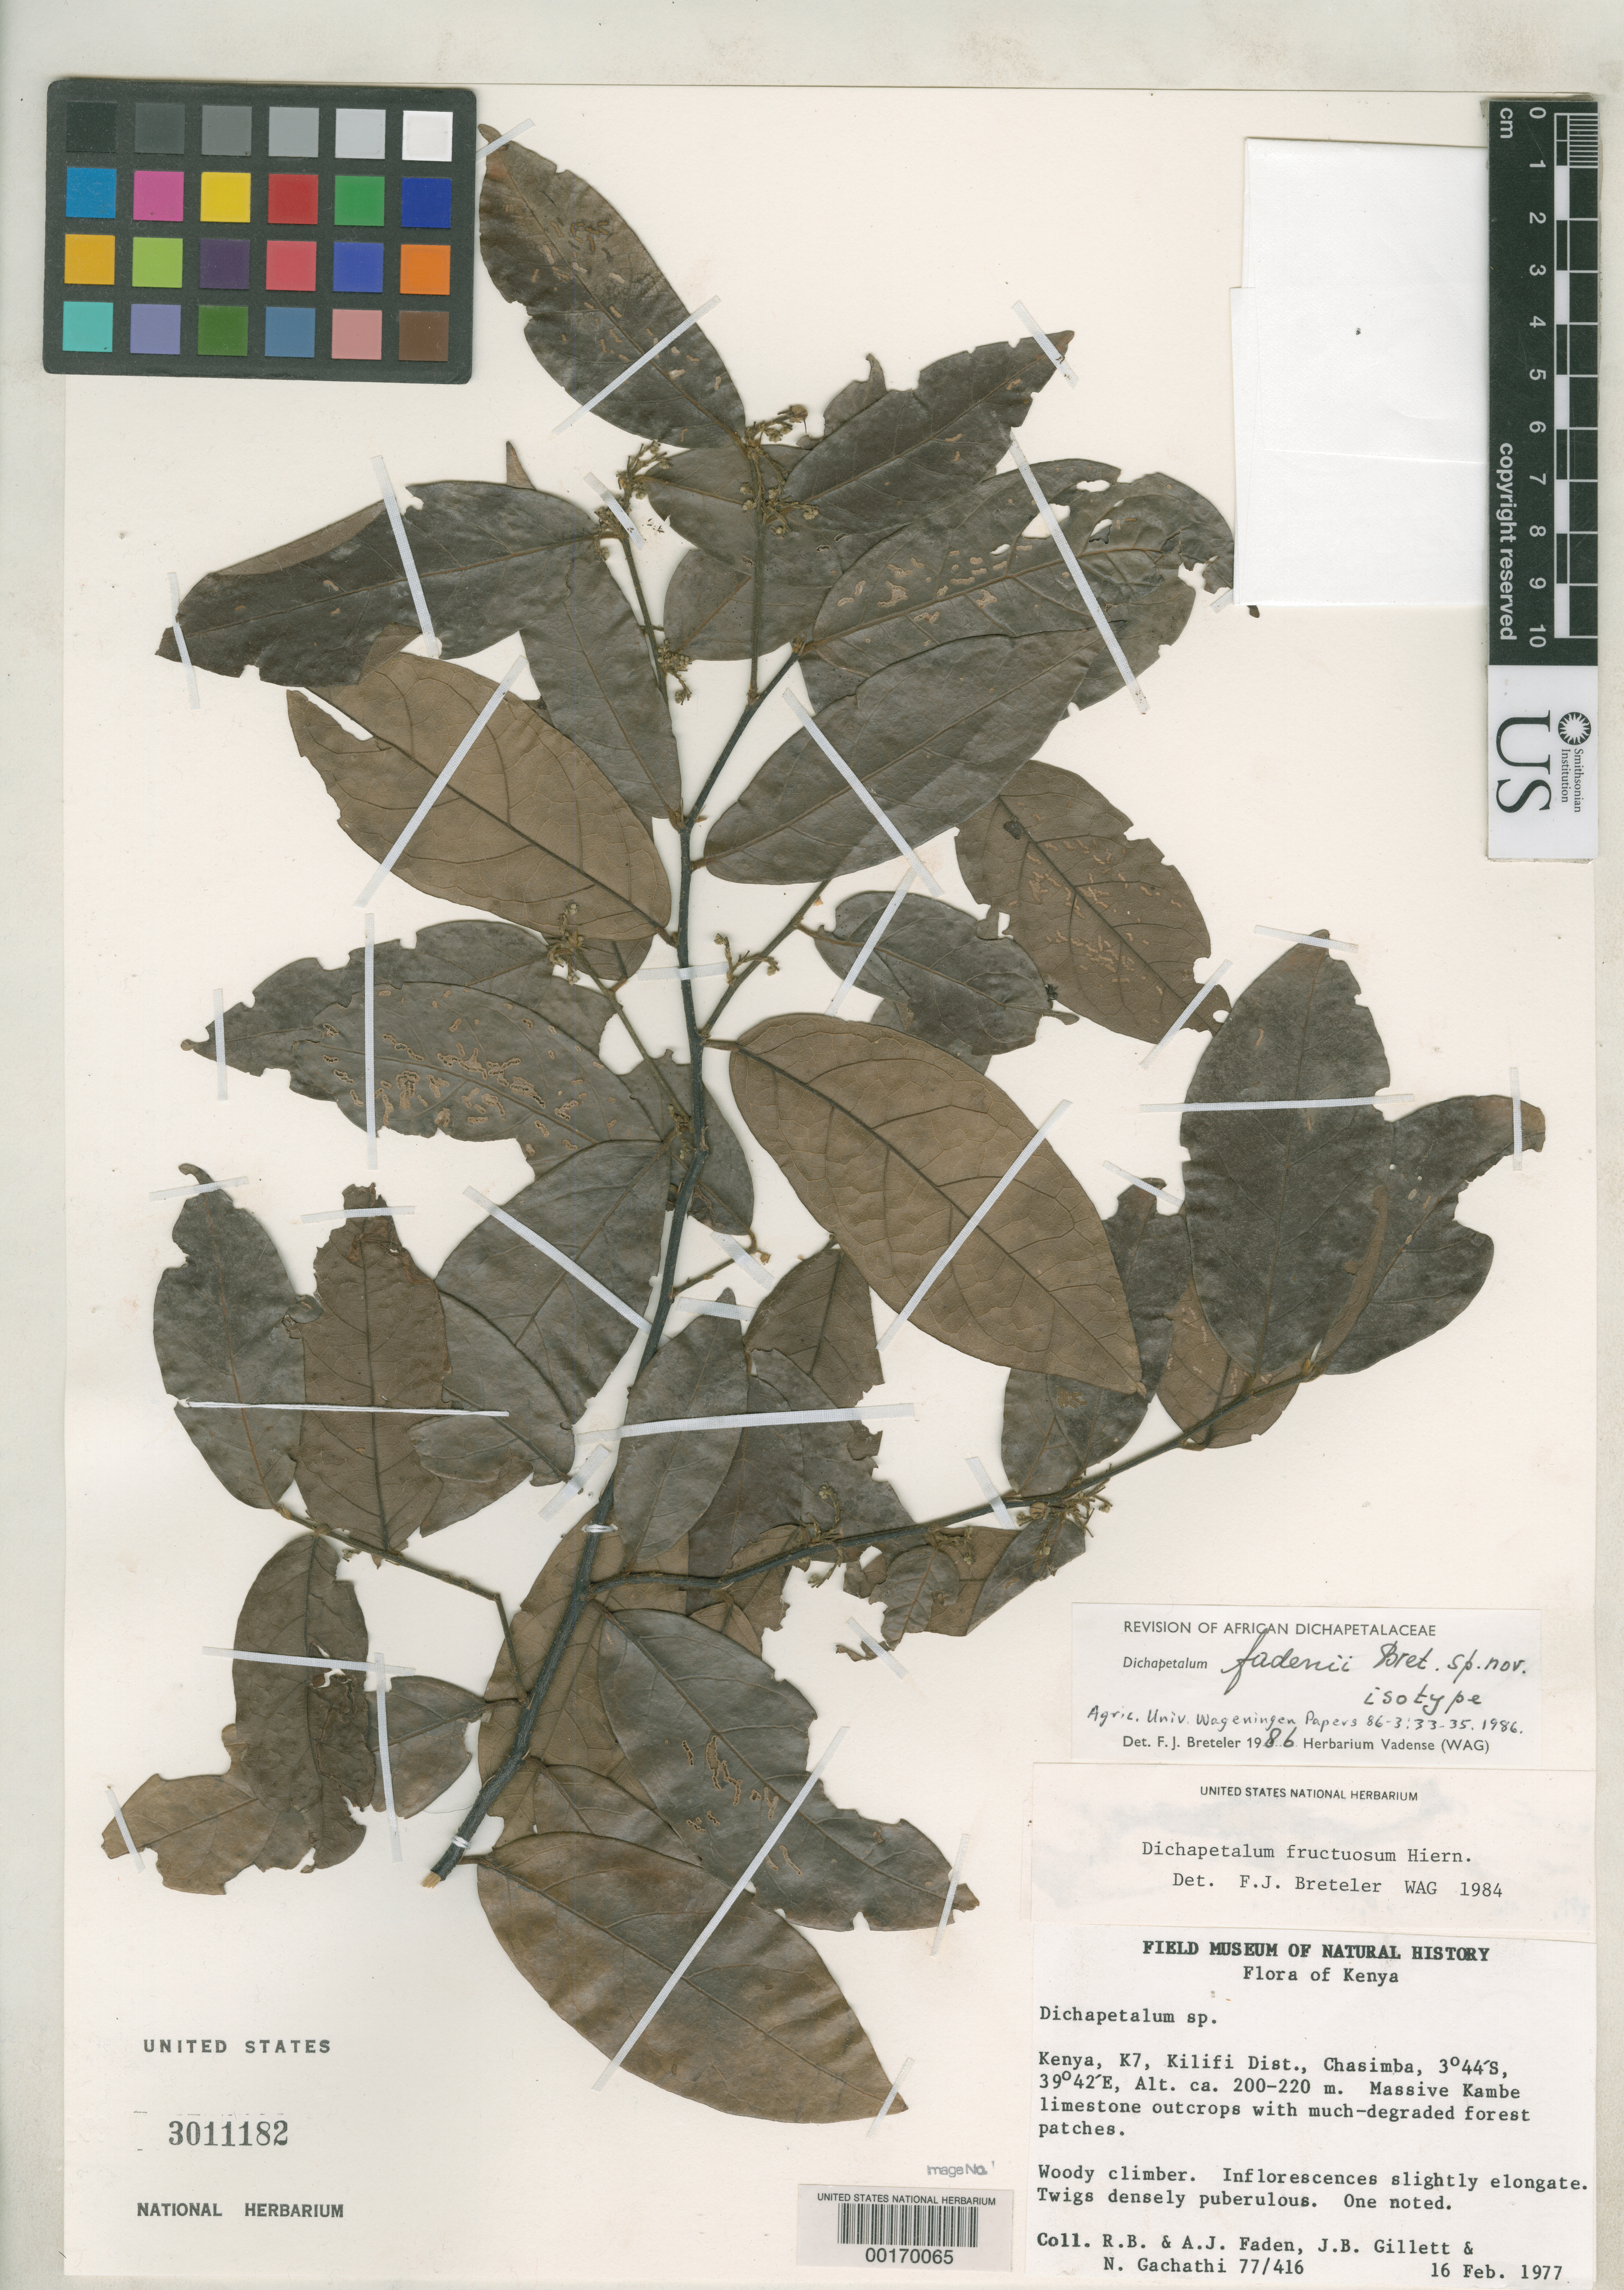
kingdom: Plantae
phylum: Tracheophyta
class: Magnoliopsida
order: Malpighiales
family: Dichapetalaceae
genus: Dichapetalum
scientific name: Dichapetalum fadenii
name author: Breteler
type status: Isotype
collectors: R. B. Faden, A. J. Faden, J. B. Gillett & N. Gachathi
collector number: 77/416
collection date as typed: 16 Feb 1977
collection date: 1977-02-16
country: Kenya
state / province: Kilifi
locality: K7, Chasimba.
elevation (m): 200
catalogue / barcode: US 3011182